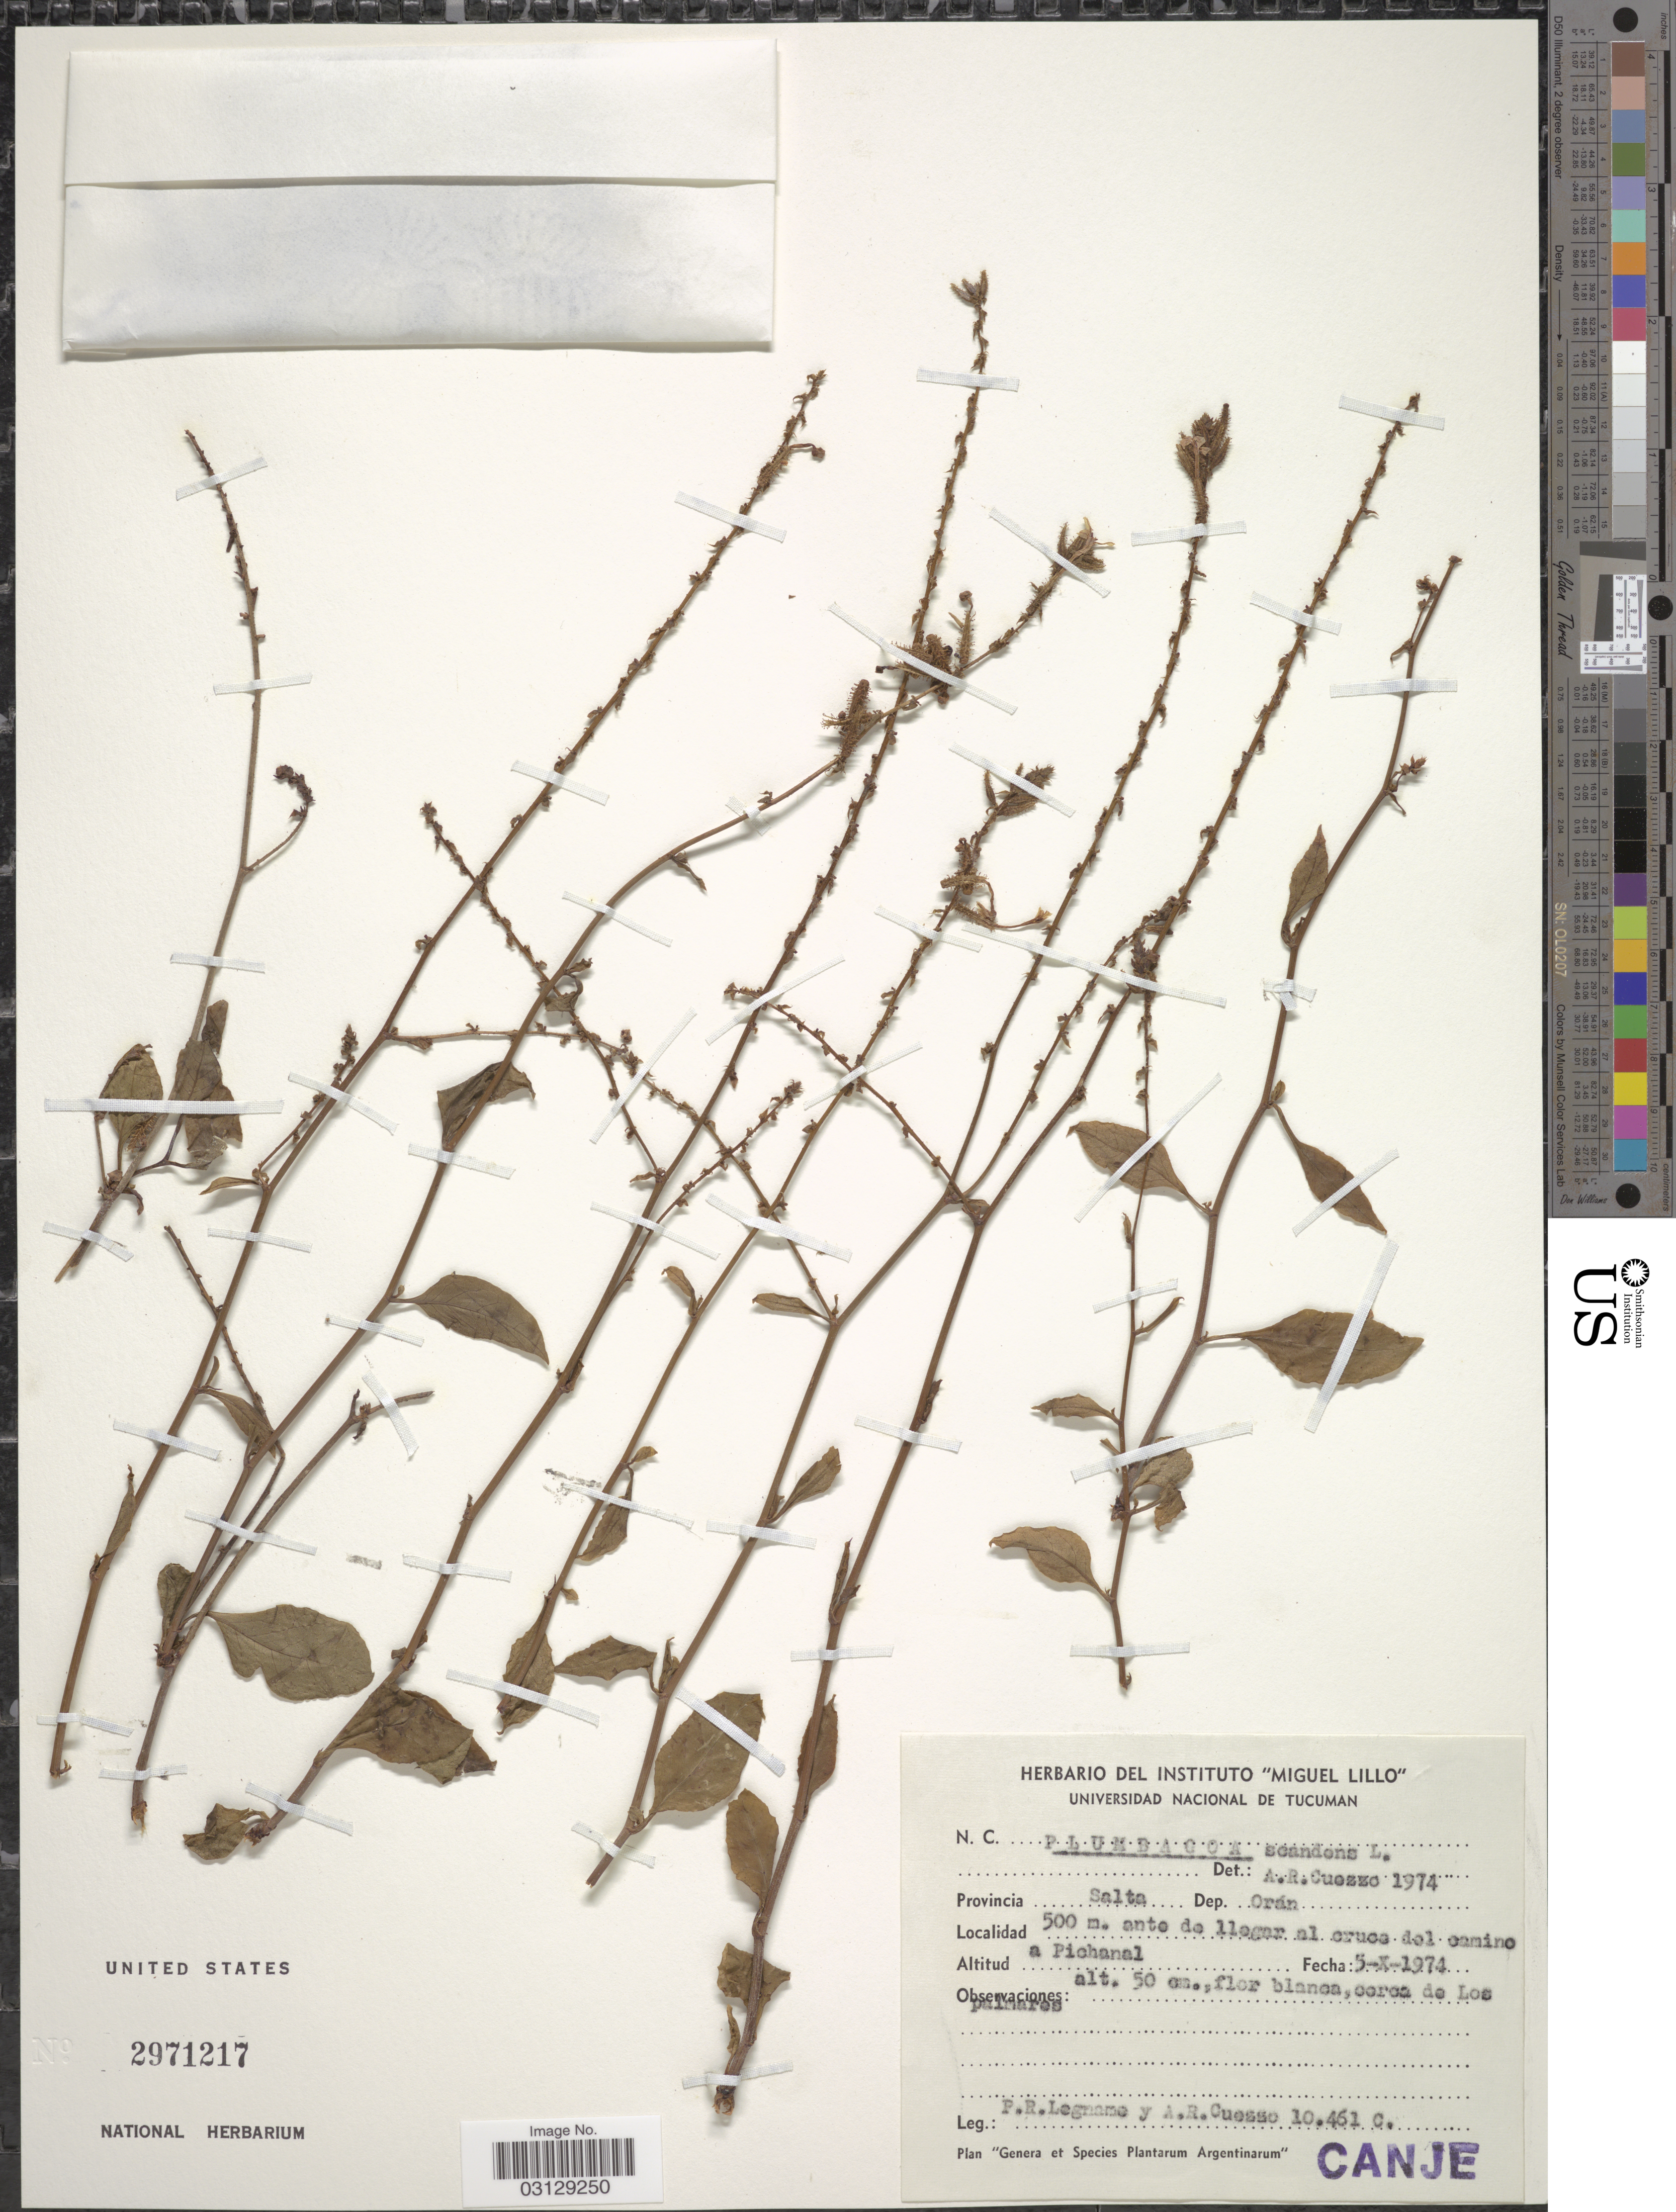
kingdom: Plantae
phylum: Tracheophyta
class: Magnoliopsida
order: Caryophyllales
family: Plumbaginaceae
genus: Plumbago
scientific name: Plumbago scandens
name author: L.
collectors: P. R. Legname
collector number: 10461c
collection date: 1974-10-05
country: Argentina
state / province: Salta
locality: Dep. Orán. 500 m. ante de llegar al cruce del camino a Pichanal.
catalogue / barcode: US 2971217